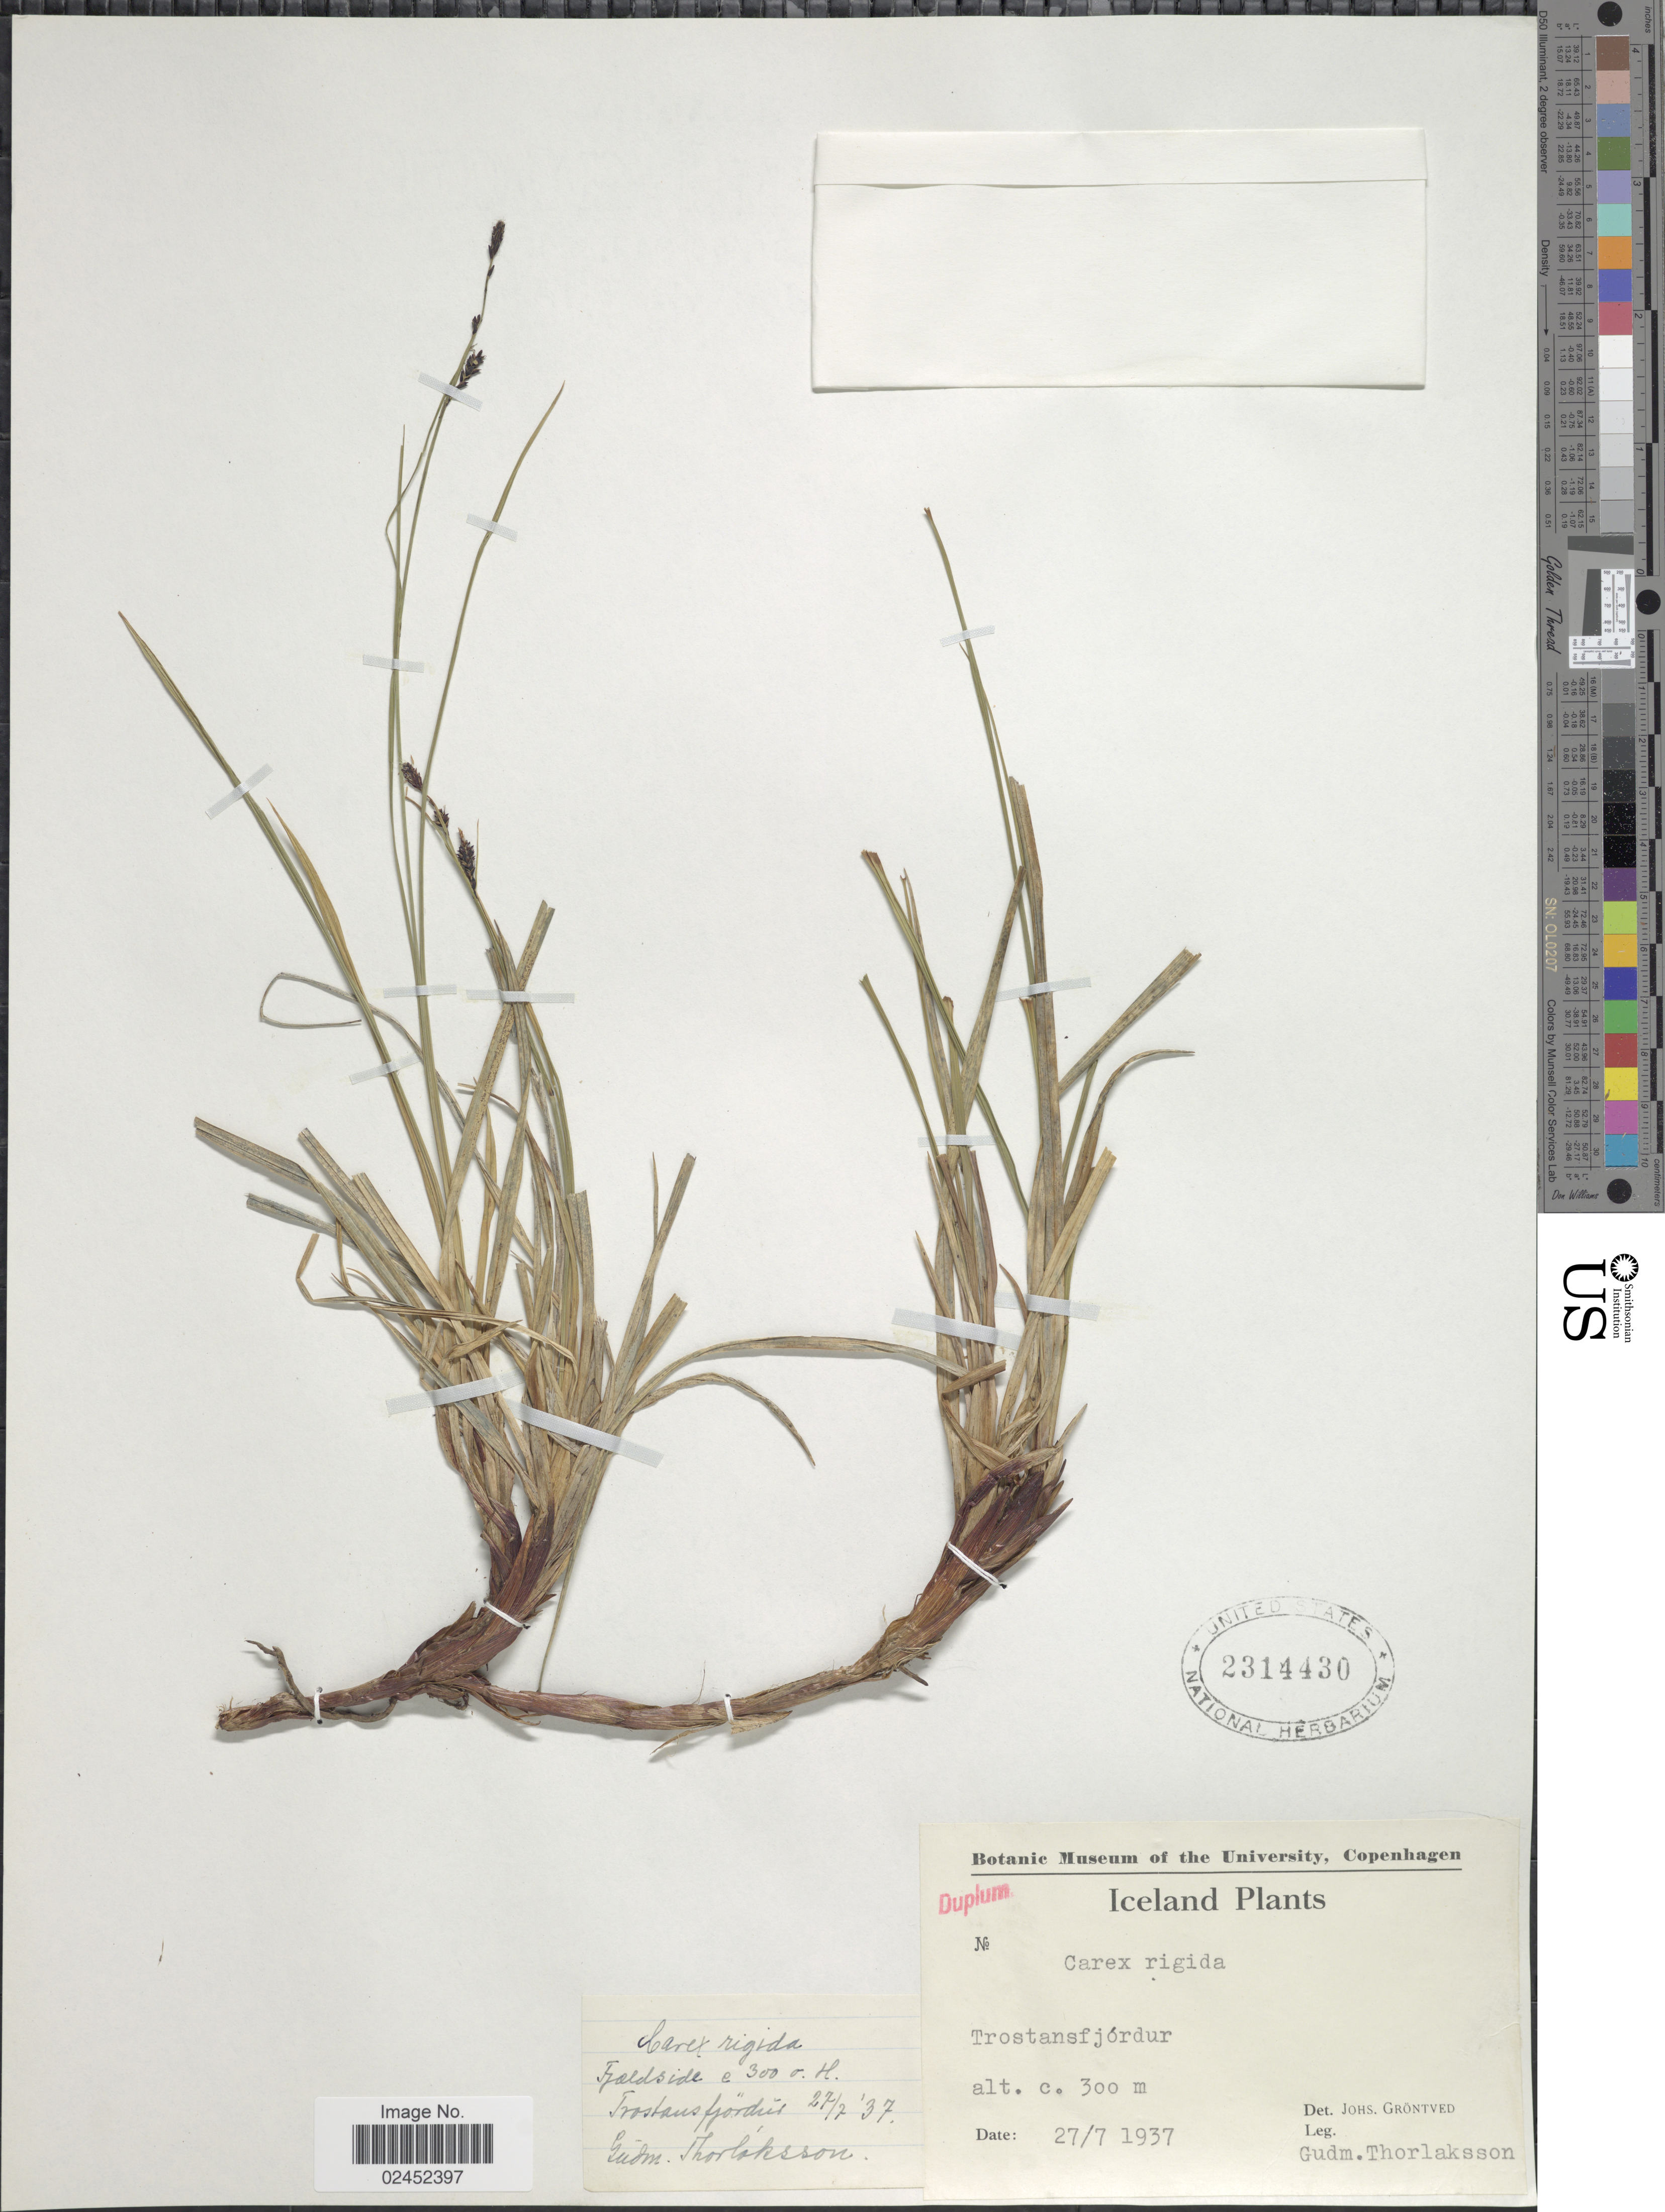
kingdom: Plantae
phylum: Tracheophyta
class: Liliopsida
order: Poales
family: Cyperaceae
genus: Carex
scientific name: Carex dacica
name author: Heuff.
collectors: J. Gröntved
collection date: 1937-07-27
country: Iceland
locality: Trostansfjordur.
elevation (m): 300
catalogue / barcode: US 2314430